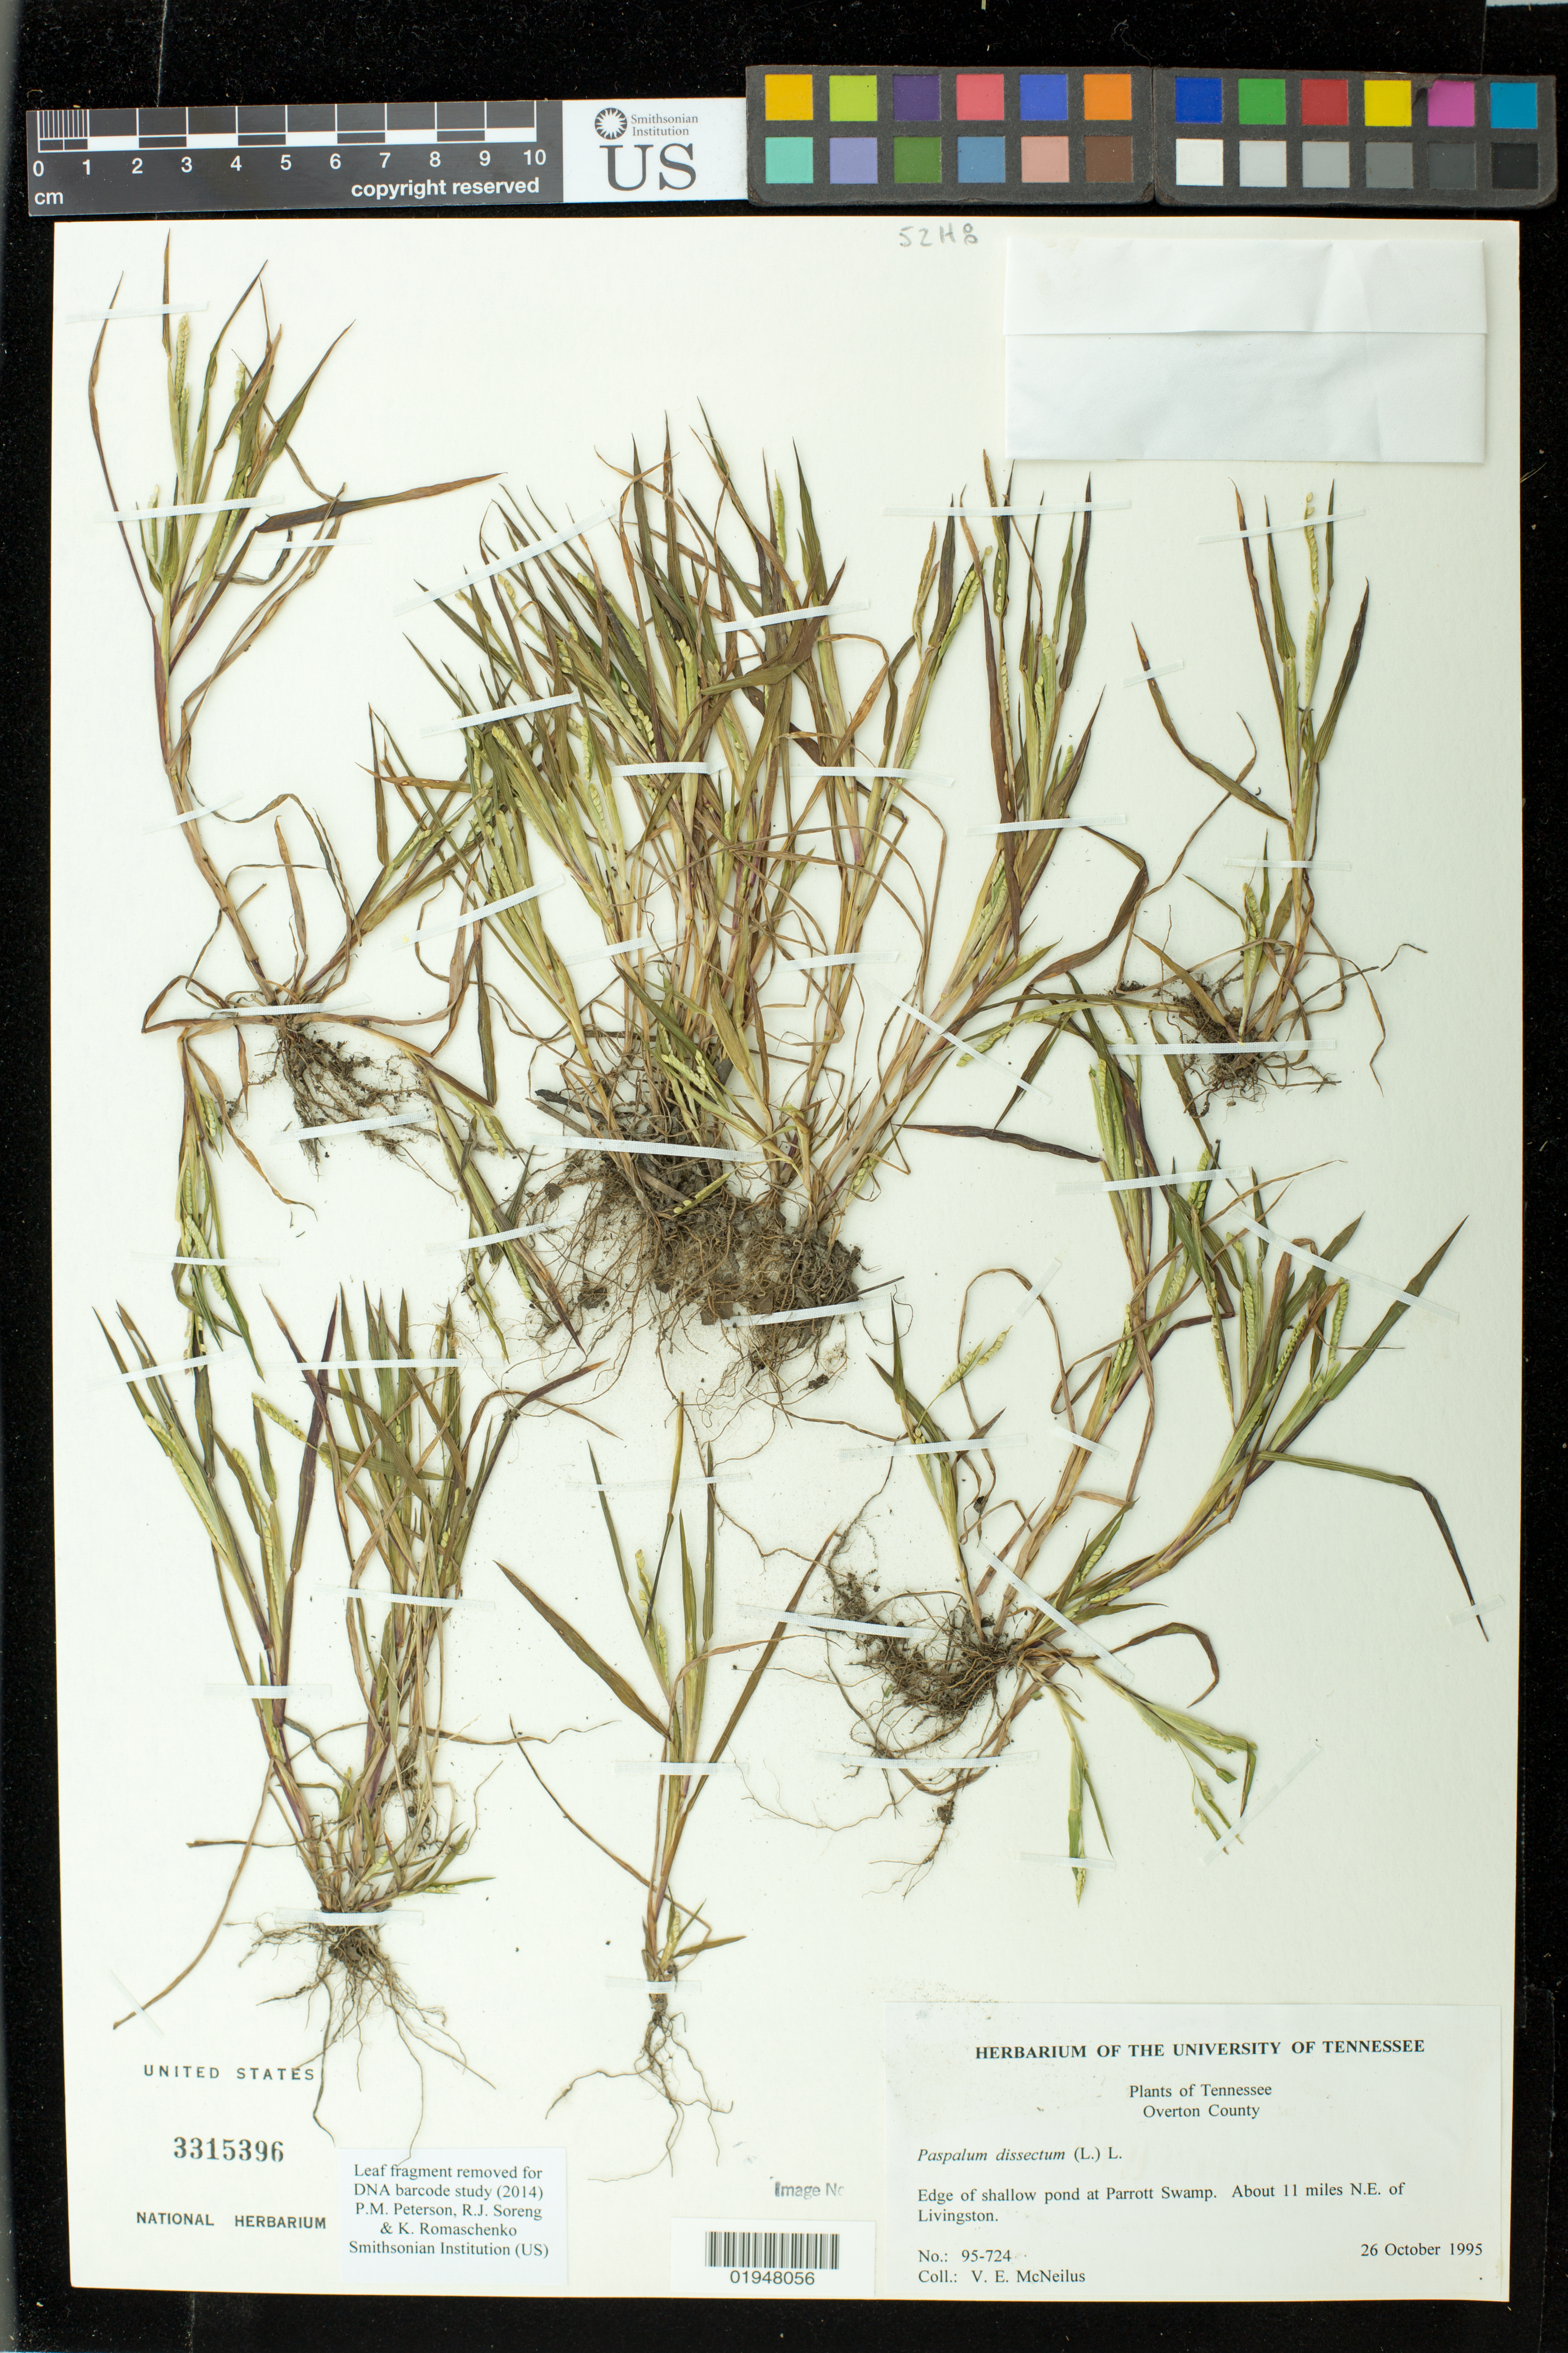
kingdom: Plantae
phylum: Tracheophyta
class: Liliopsida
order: Poales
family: Poaceae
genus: Paspalum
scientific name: Paspalum dissectum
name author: (L.) L.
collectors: V. Mcneilus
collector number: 95-724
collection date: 1995-10-26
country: United States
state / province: Tennessee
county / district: Overton County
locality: Parrott Swamp, about 11 miles N.E. of Livingston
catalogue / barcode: US 3315396